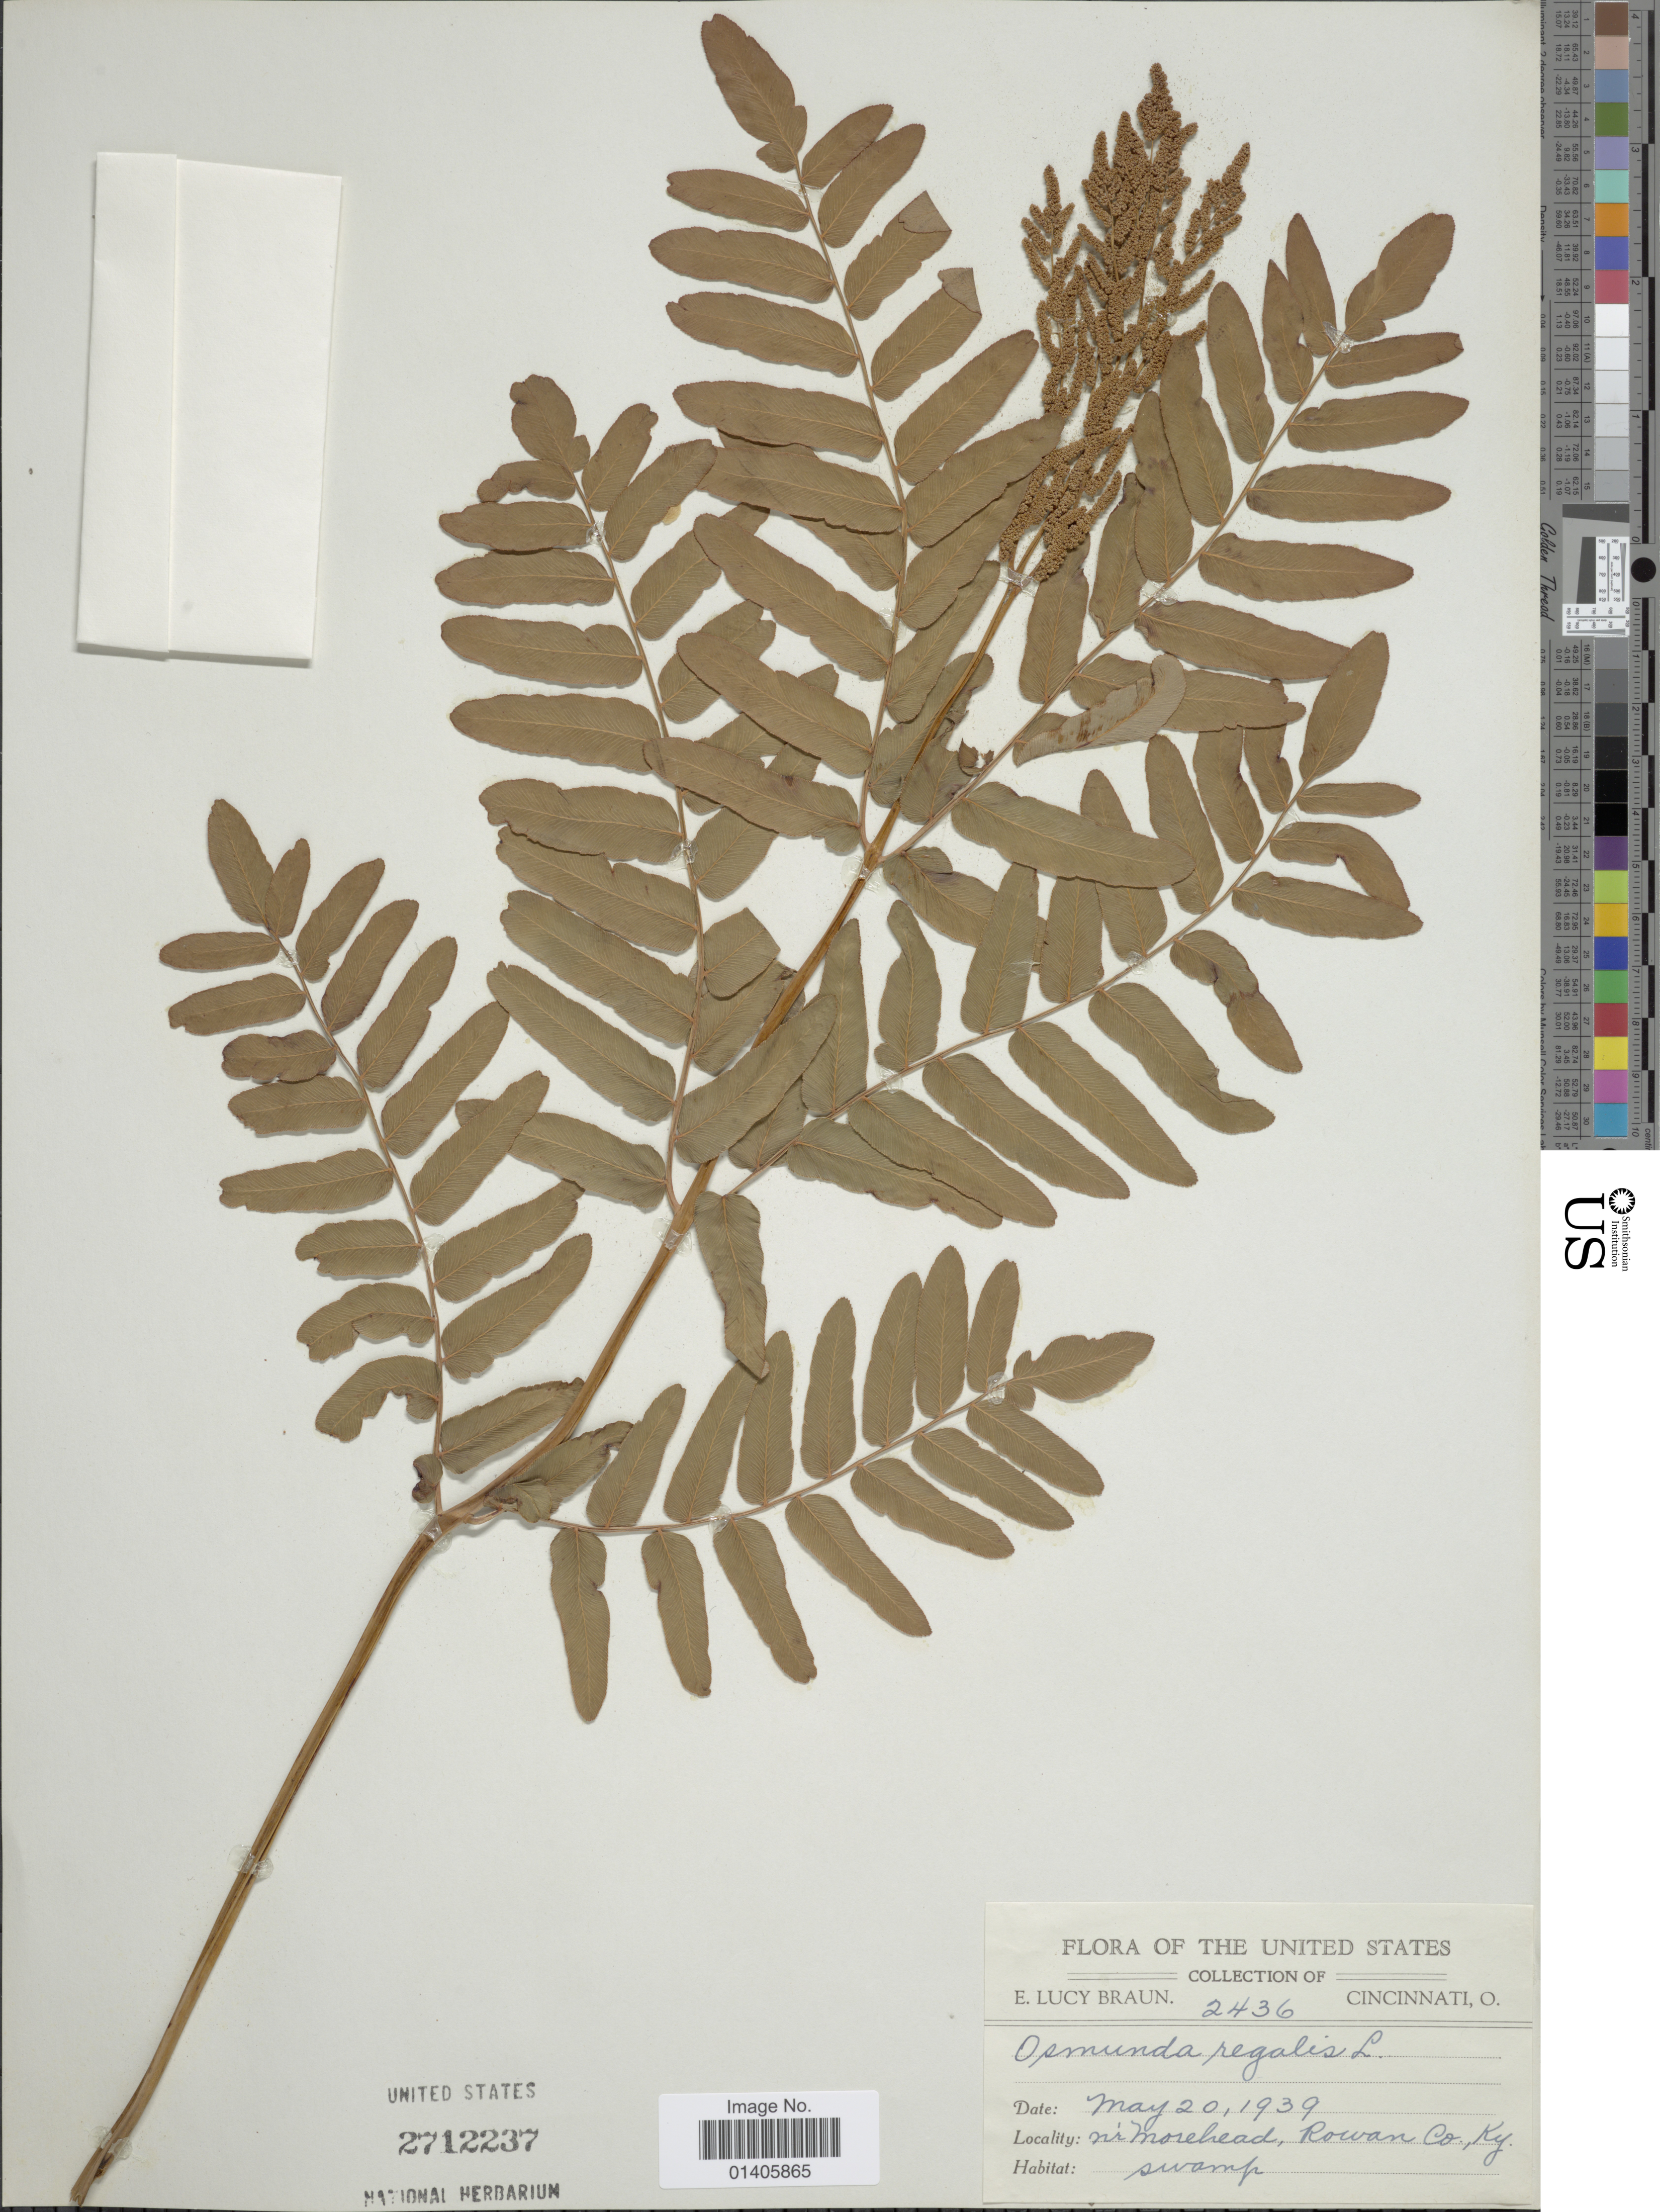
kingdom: Plantae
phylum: Tracheophyta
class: Polypodiopsida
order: Osmundales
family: Osmundaceae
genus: Osmunda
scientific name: Osmunda regalis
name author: L.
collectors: E. L. Braun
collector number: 436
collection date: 1939-05-20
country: United States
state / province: Kentucky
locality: Nr Morehead, Rowan Co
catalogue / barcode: US 2712237